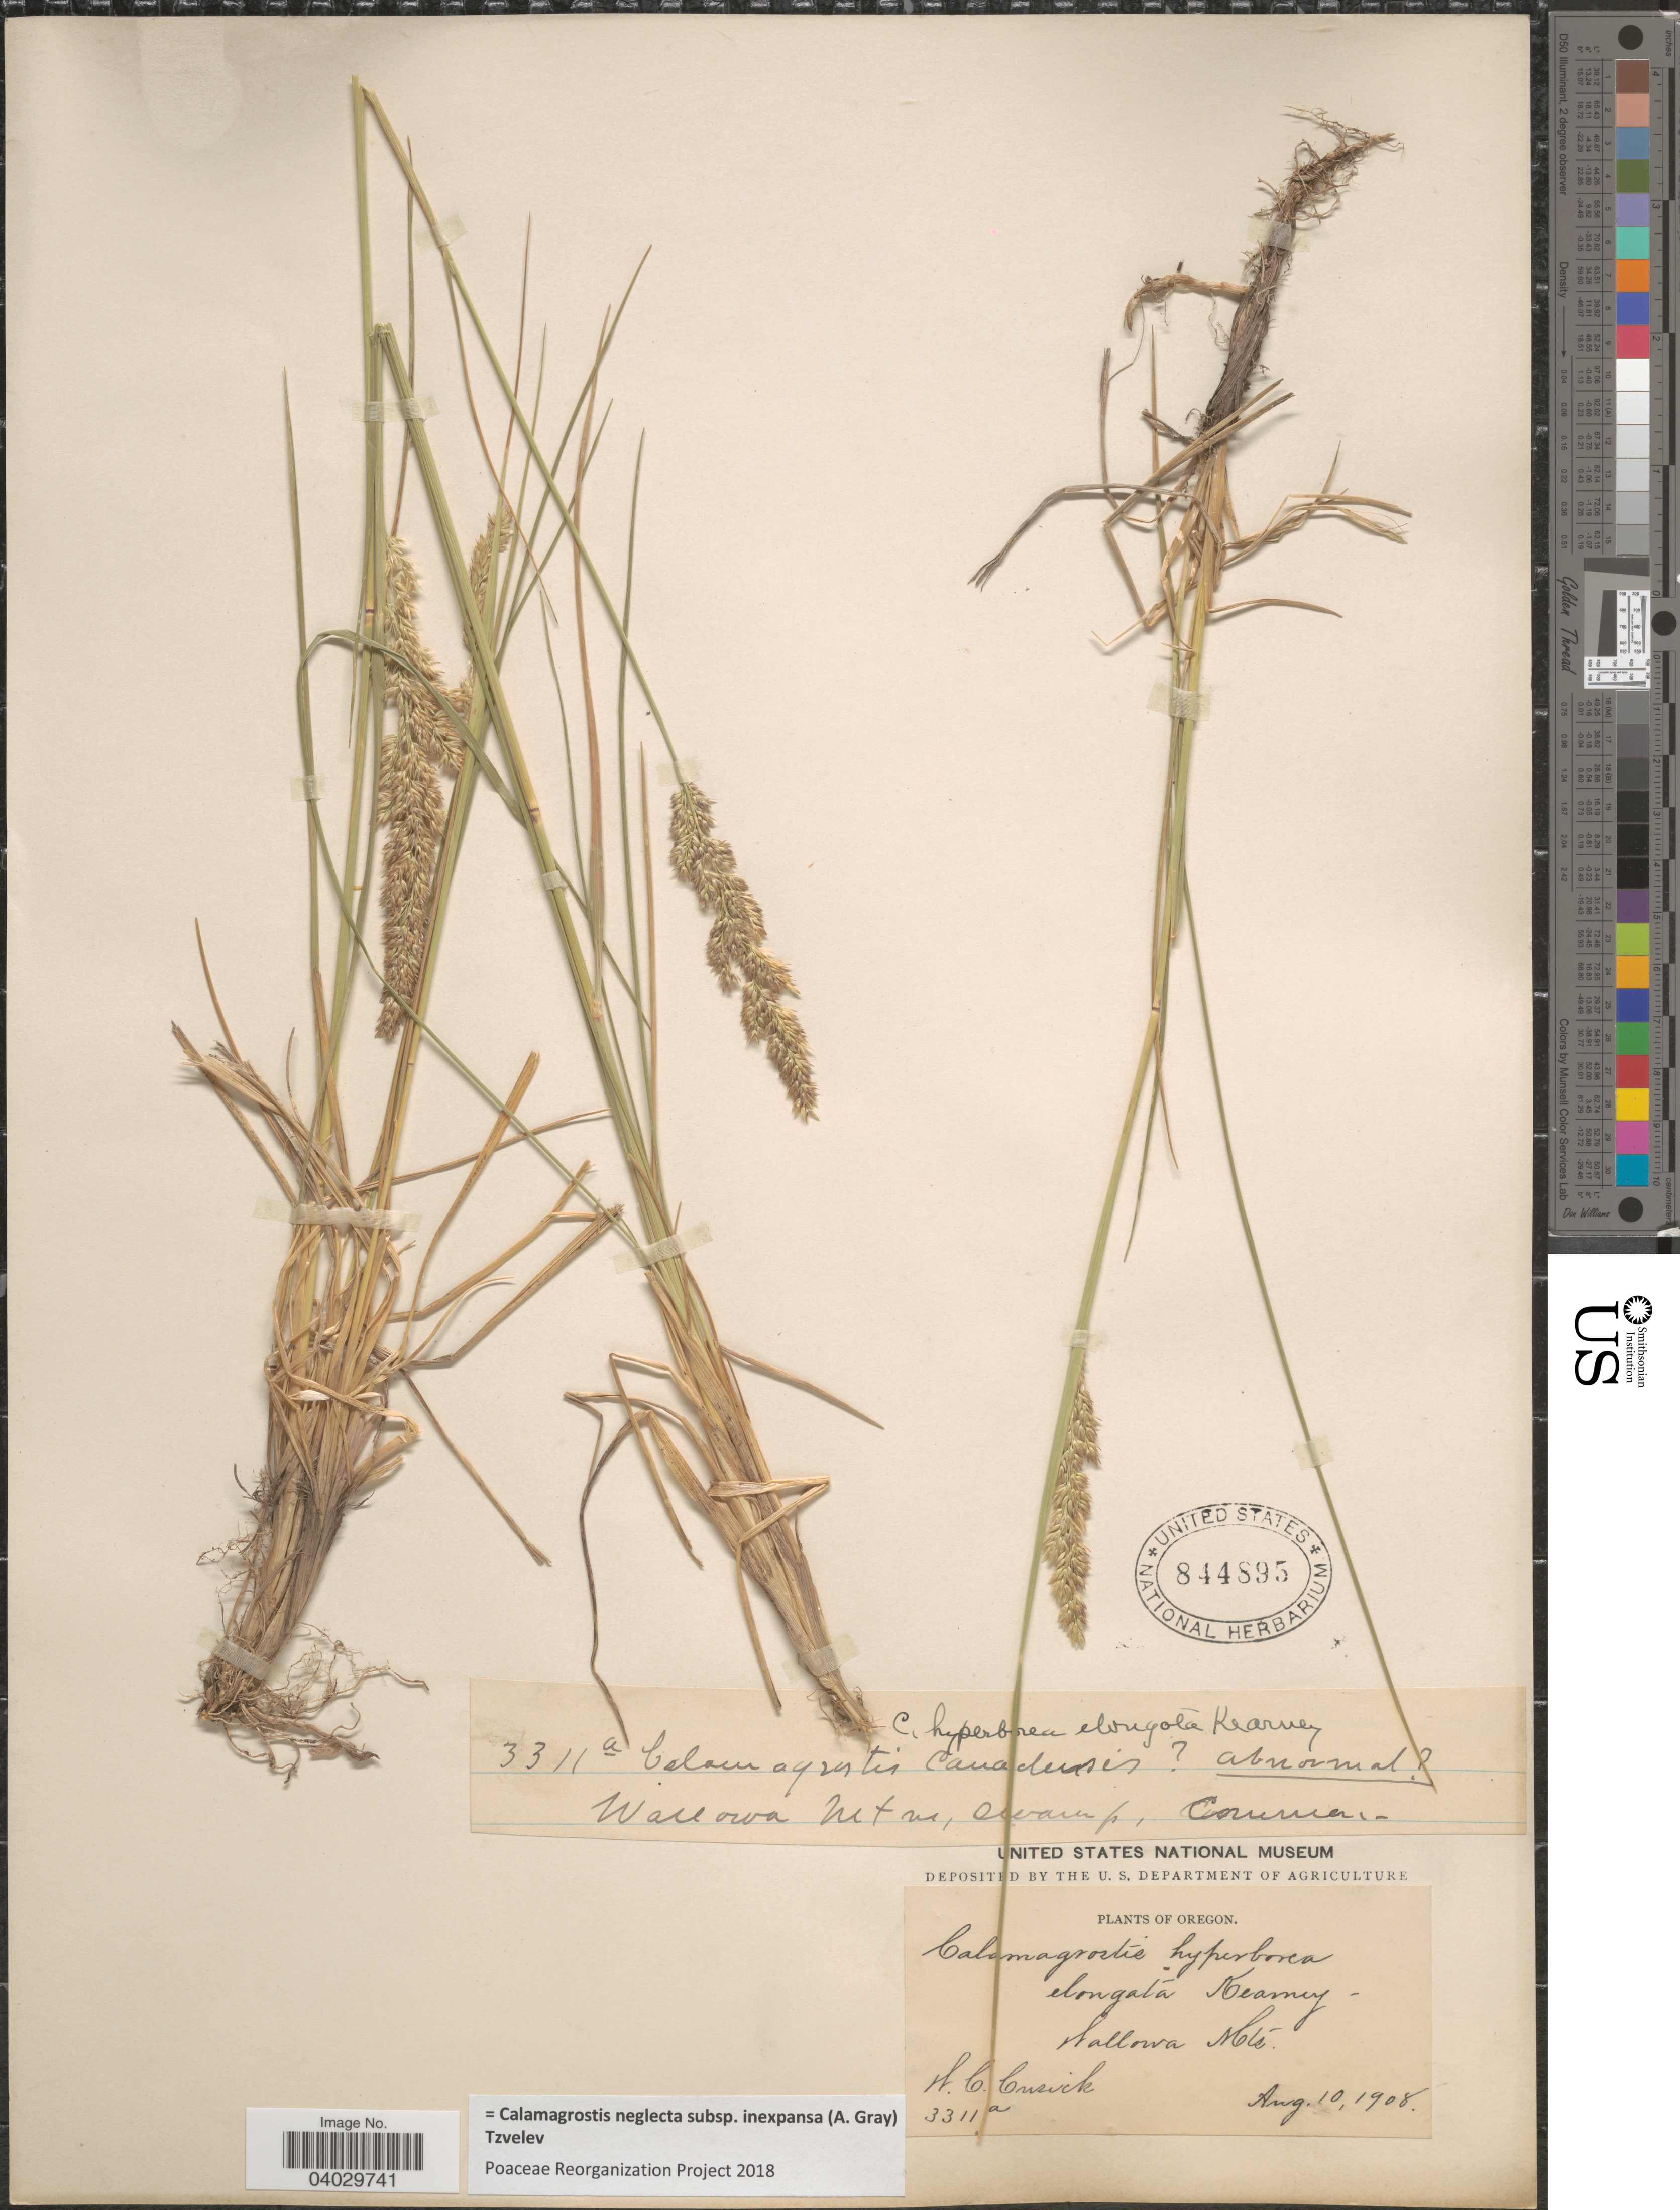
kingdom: Plantae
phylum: Tracheophyta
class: Liliopsida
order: Poales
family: Poaceae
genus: Calamagrostis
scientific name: Calamagrostis neglecta subsp. inexpansa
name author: (A. Gray) Tzvelev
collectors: W. C. Cusick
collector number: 3311a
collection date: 1908-08-10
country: United States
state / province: Oregon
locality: Wallowa Mts.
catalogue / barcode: US 844895